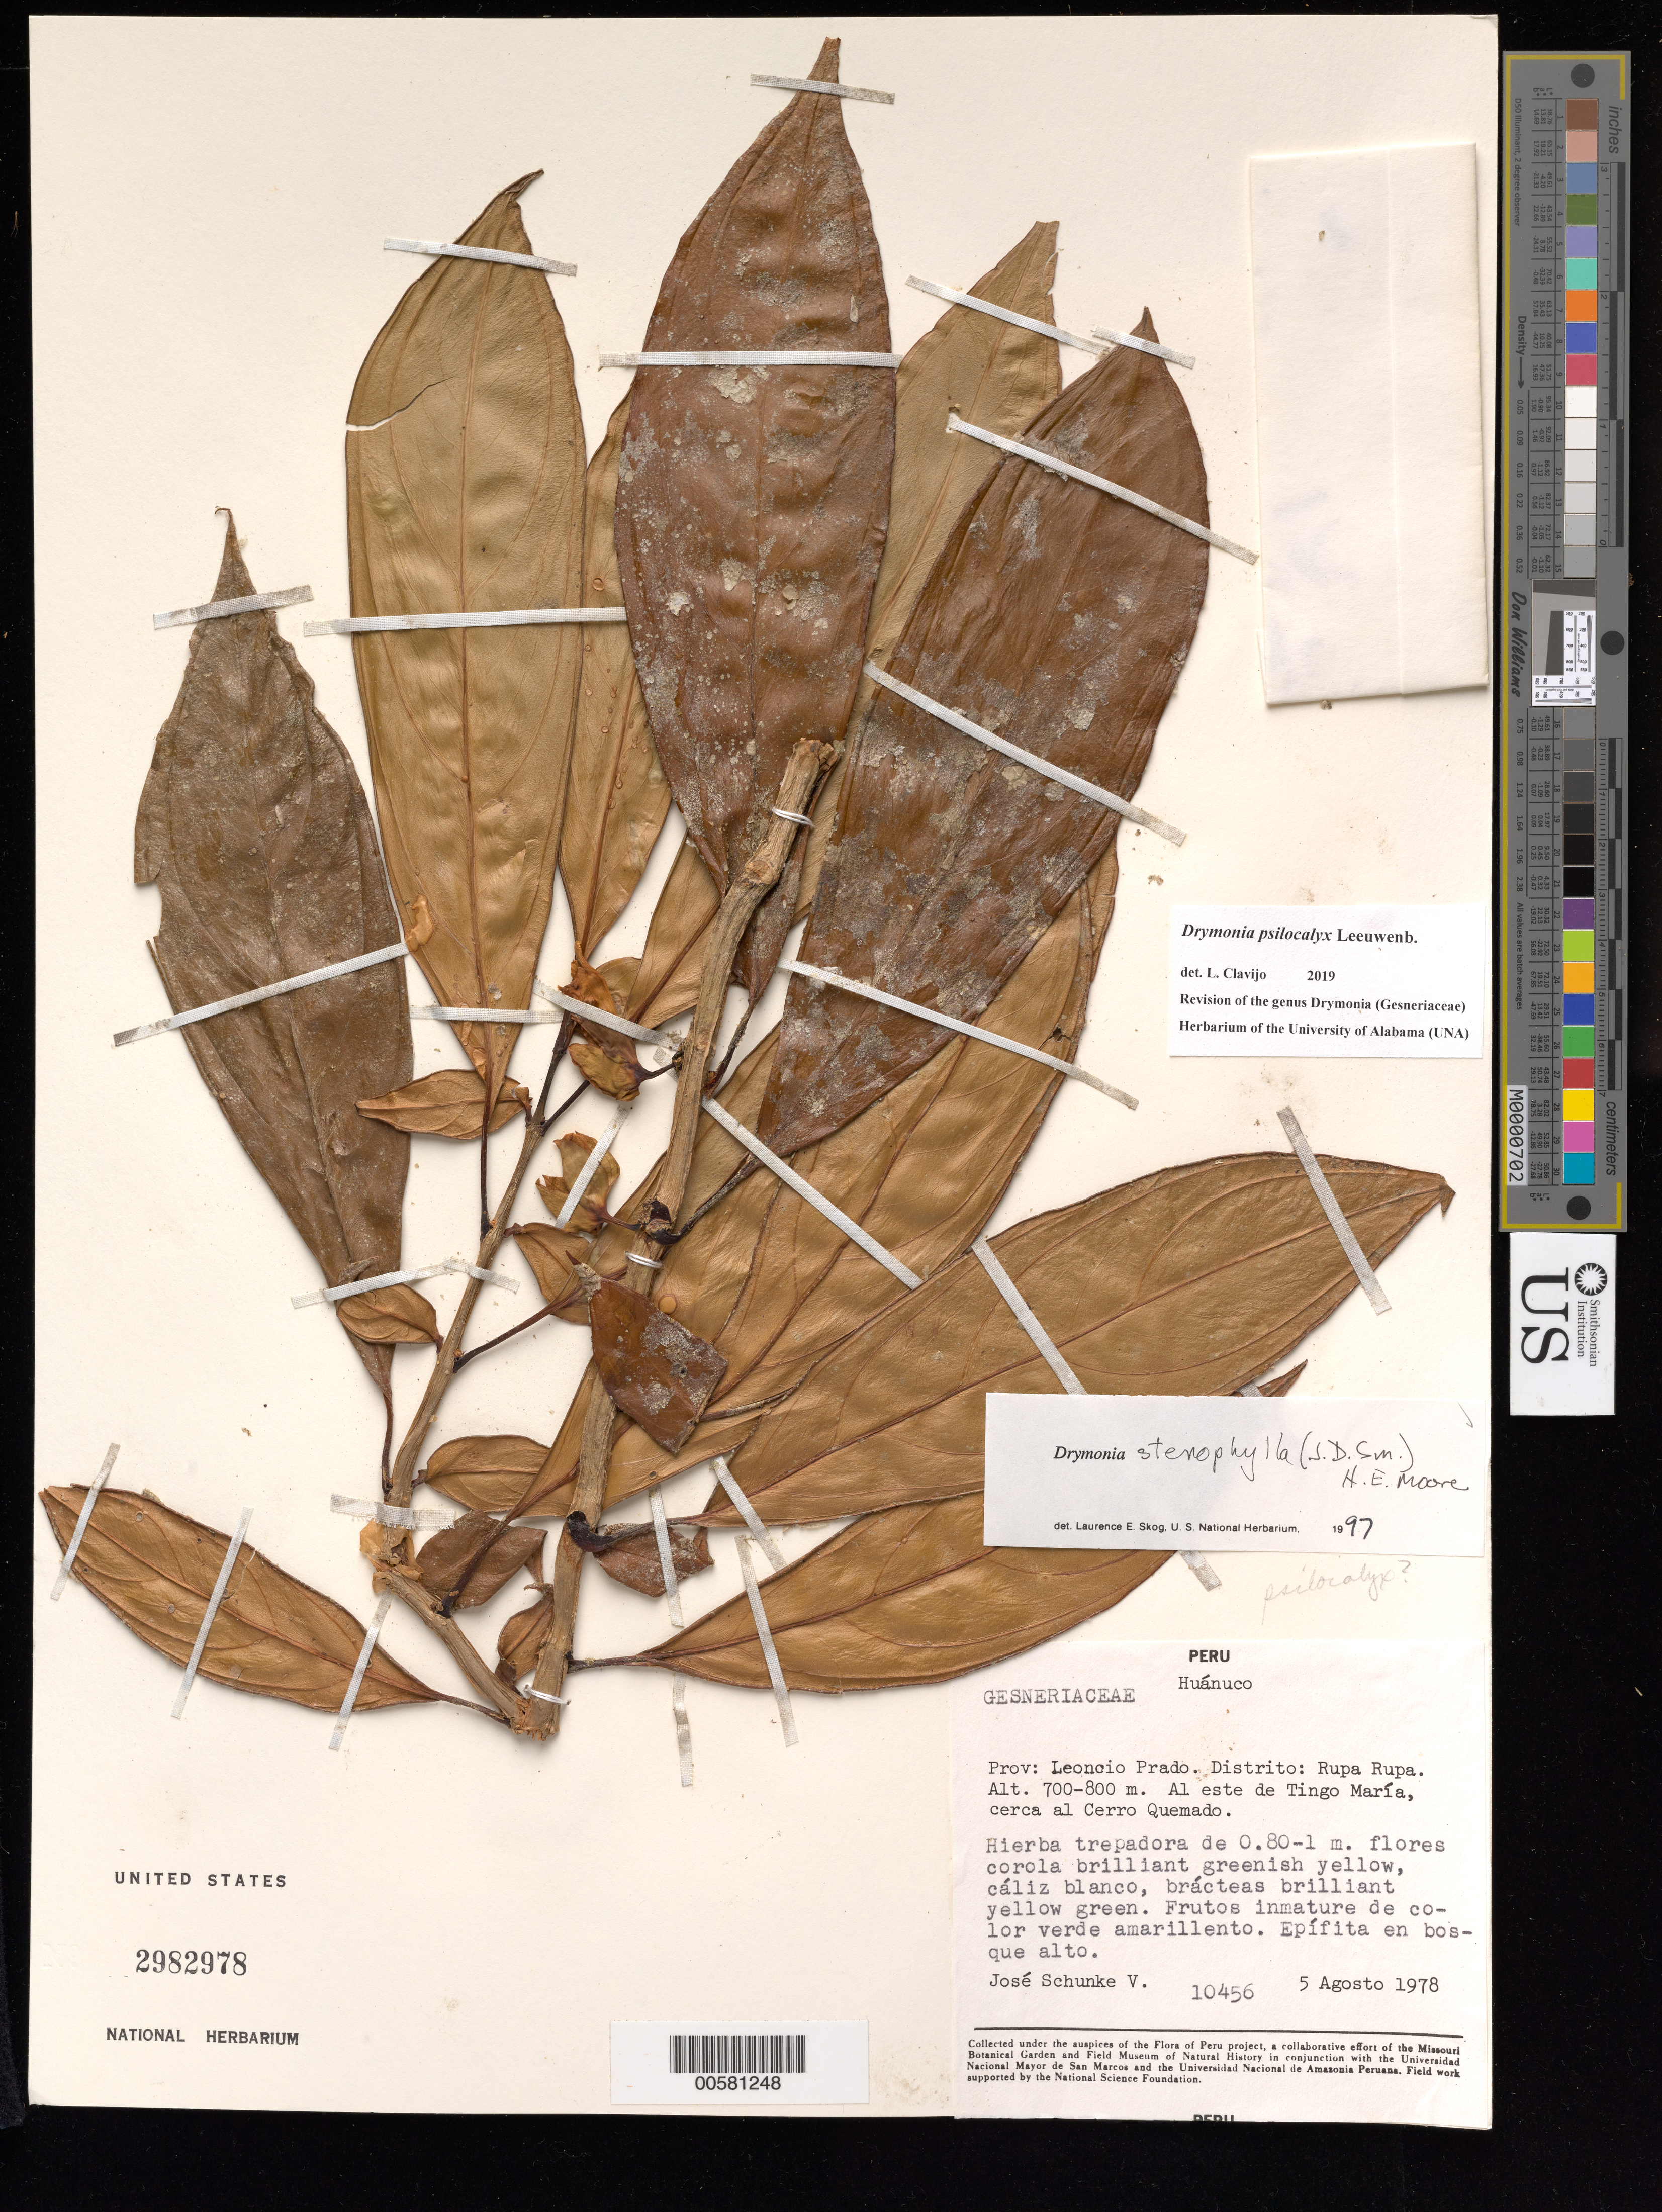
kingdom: Plantae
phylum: Tracheophyta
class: Magnoliopsida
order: Lamiales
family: Gesneriaceae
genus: Drymonia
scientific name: Drymonia stenophylla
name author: (Donn. Sm.) H.E. Moore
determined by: Skog, Laurence E.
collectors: J. Schunke Vigo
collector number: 10456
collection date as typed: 05 Aug 1978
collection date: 1978-08-05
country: Peru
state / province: Huánuco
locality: Prov. Leoncio Prado, Dtto. Rupa Rupa; al este de Tingo María, cerca al Cerro Quemado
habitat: En bosque alto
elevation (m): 700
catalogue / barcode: US 2982978